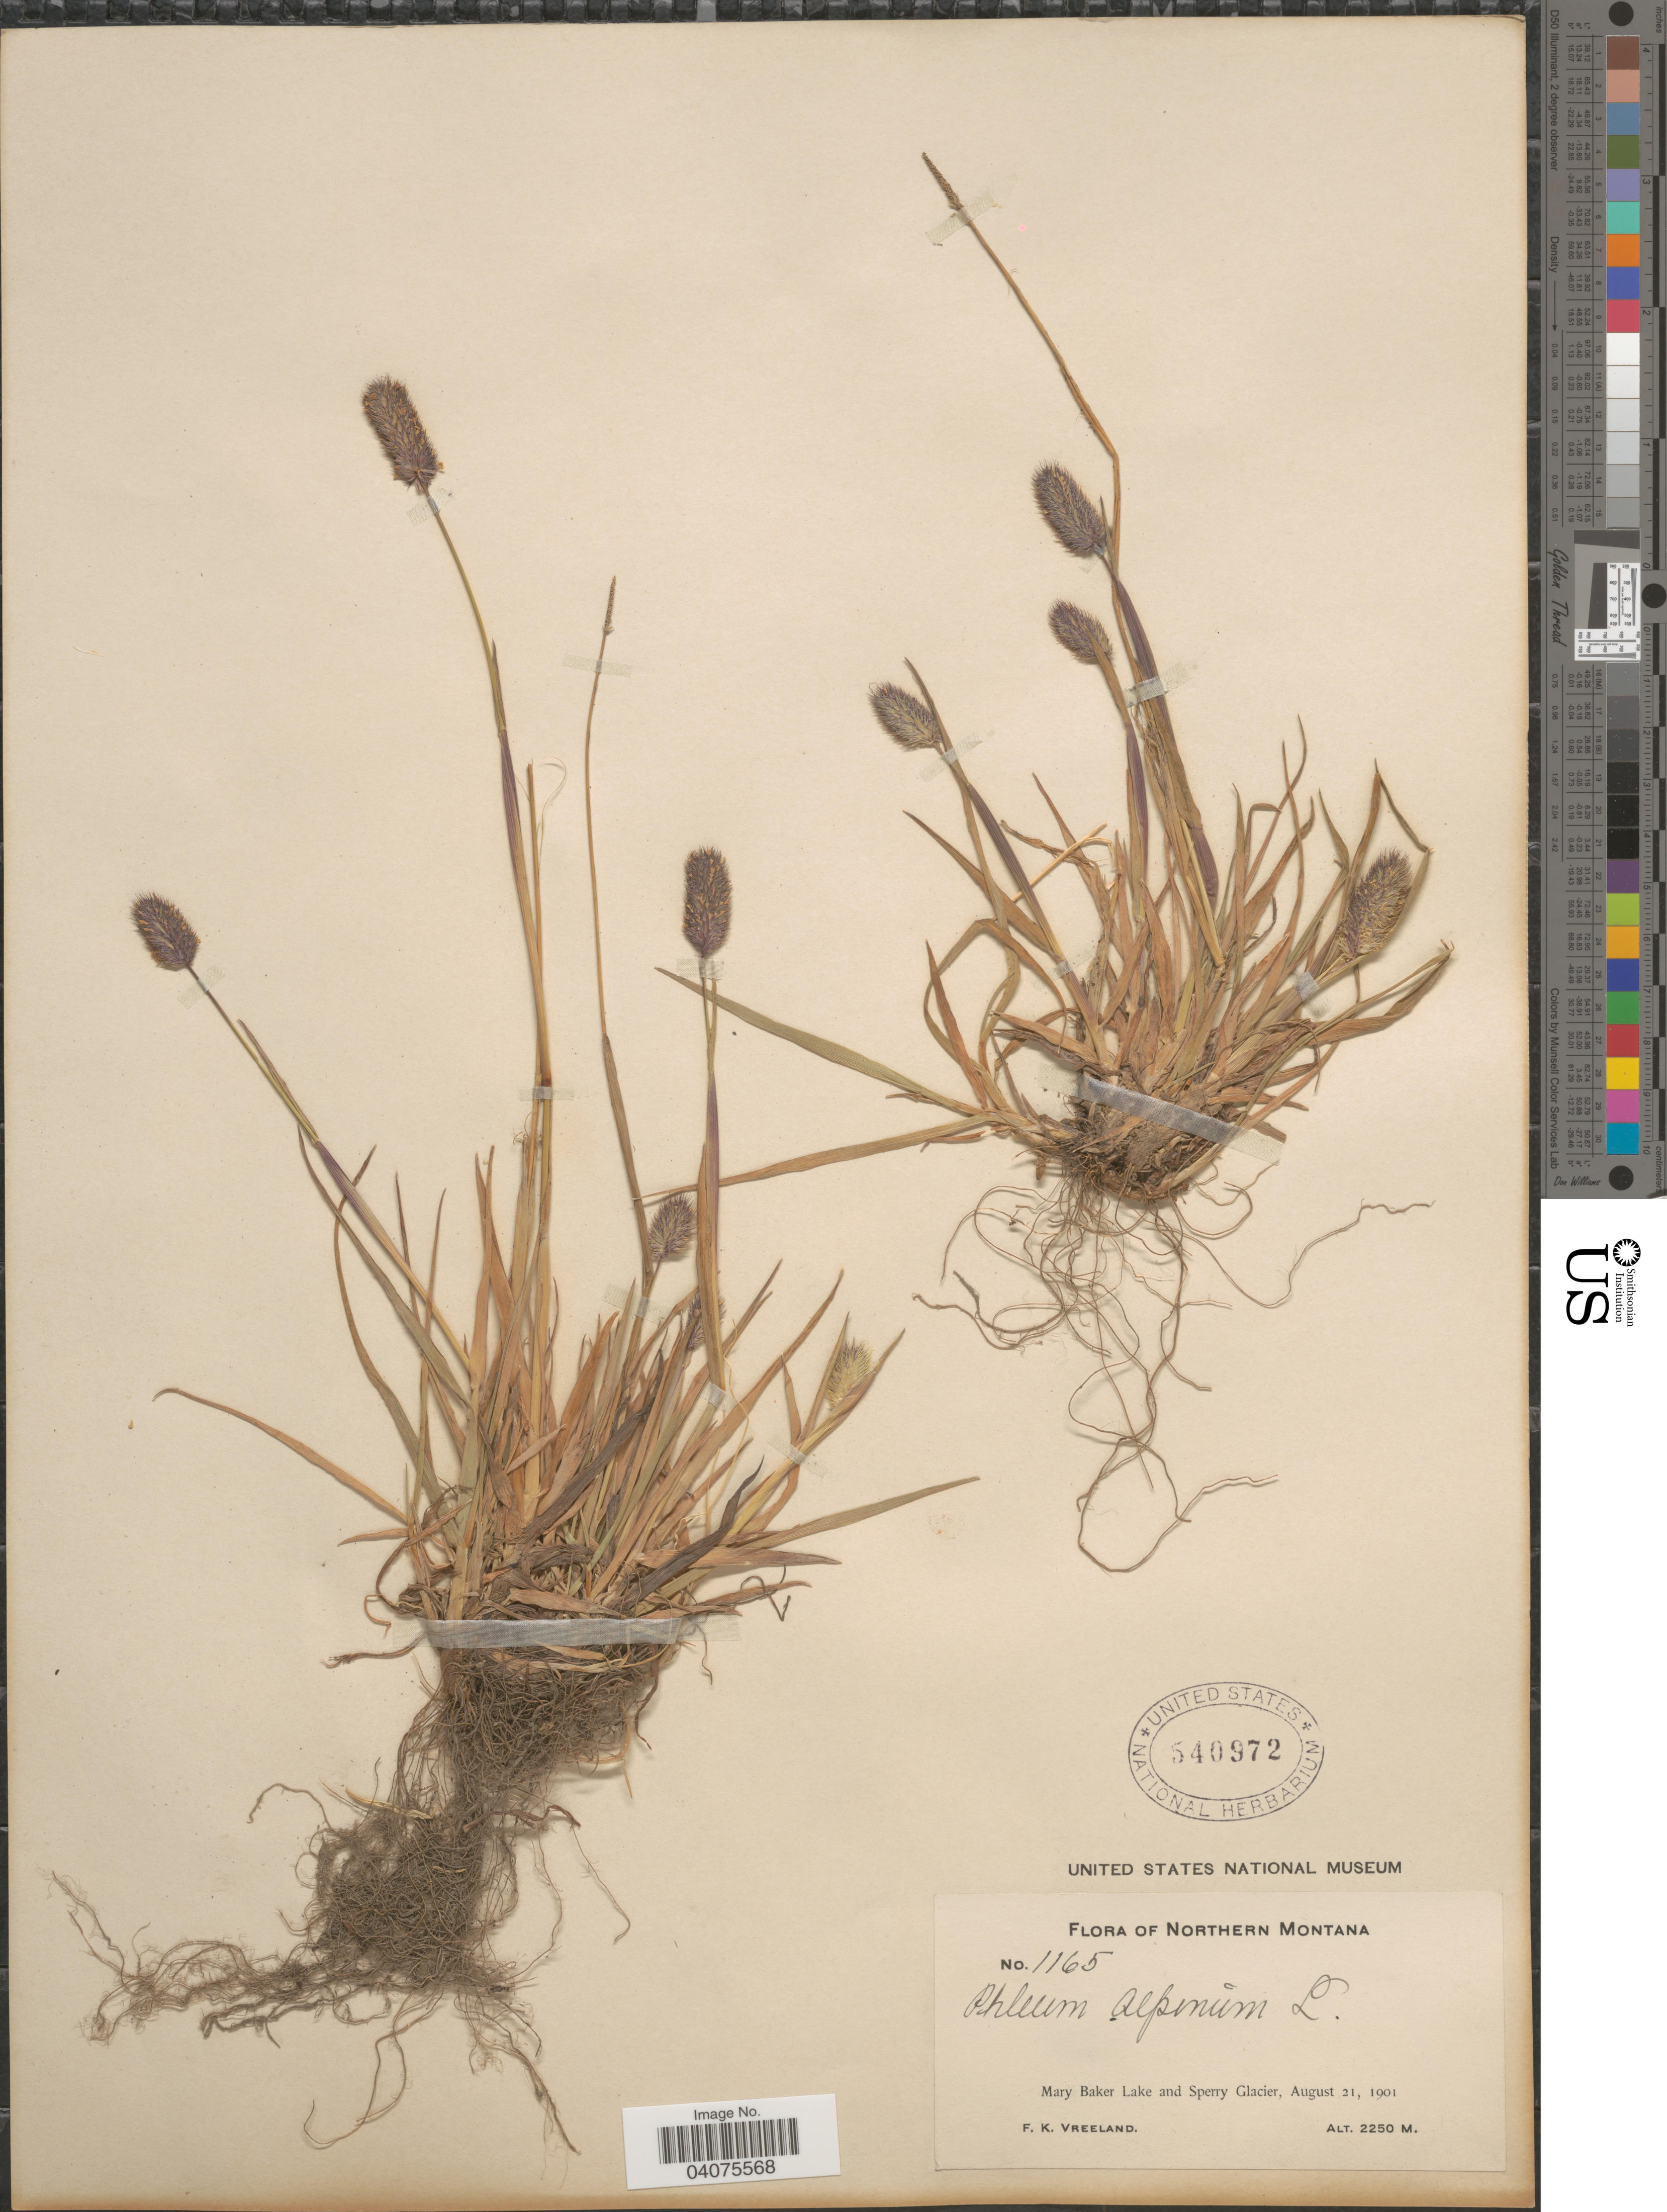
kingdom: Plantae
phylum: Tracheophyta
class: Liliopsida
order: Poales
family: Poaceae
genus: Phleum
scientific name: Phleum alpinum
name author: L.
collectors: F. Vreeland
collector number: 1165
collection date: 1901-08-21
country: United States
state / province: Montana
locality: Northern Montana. Mary Baker Lake and Sperry Glacier.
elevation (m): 2250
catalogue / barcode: US 540972